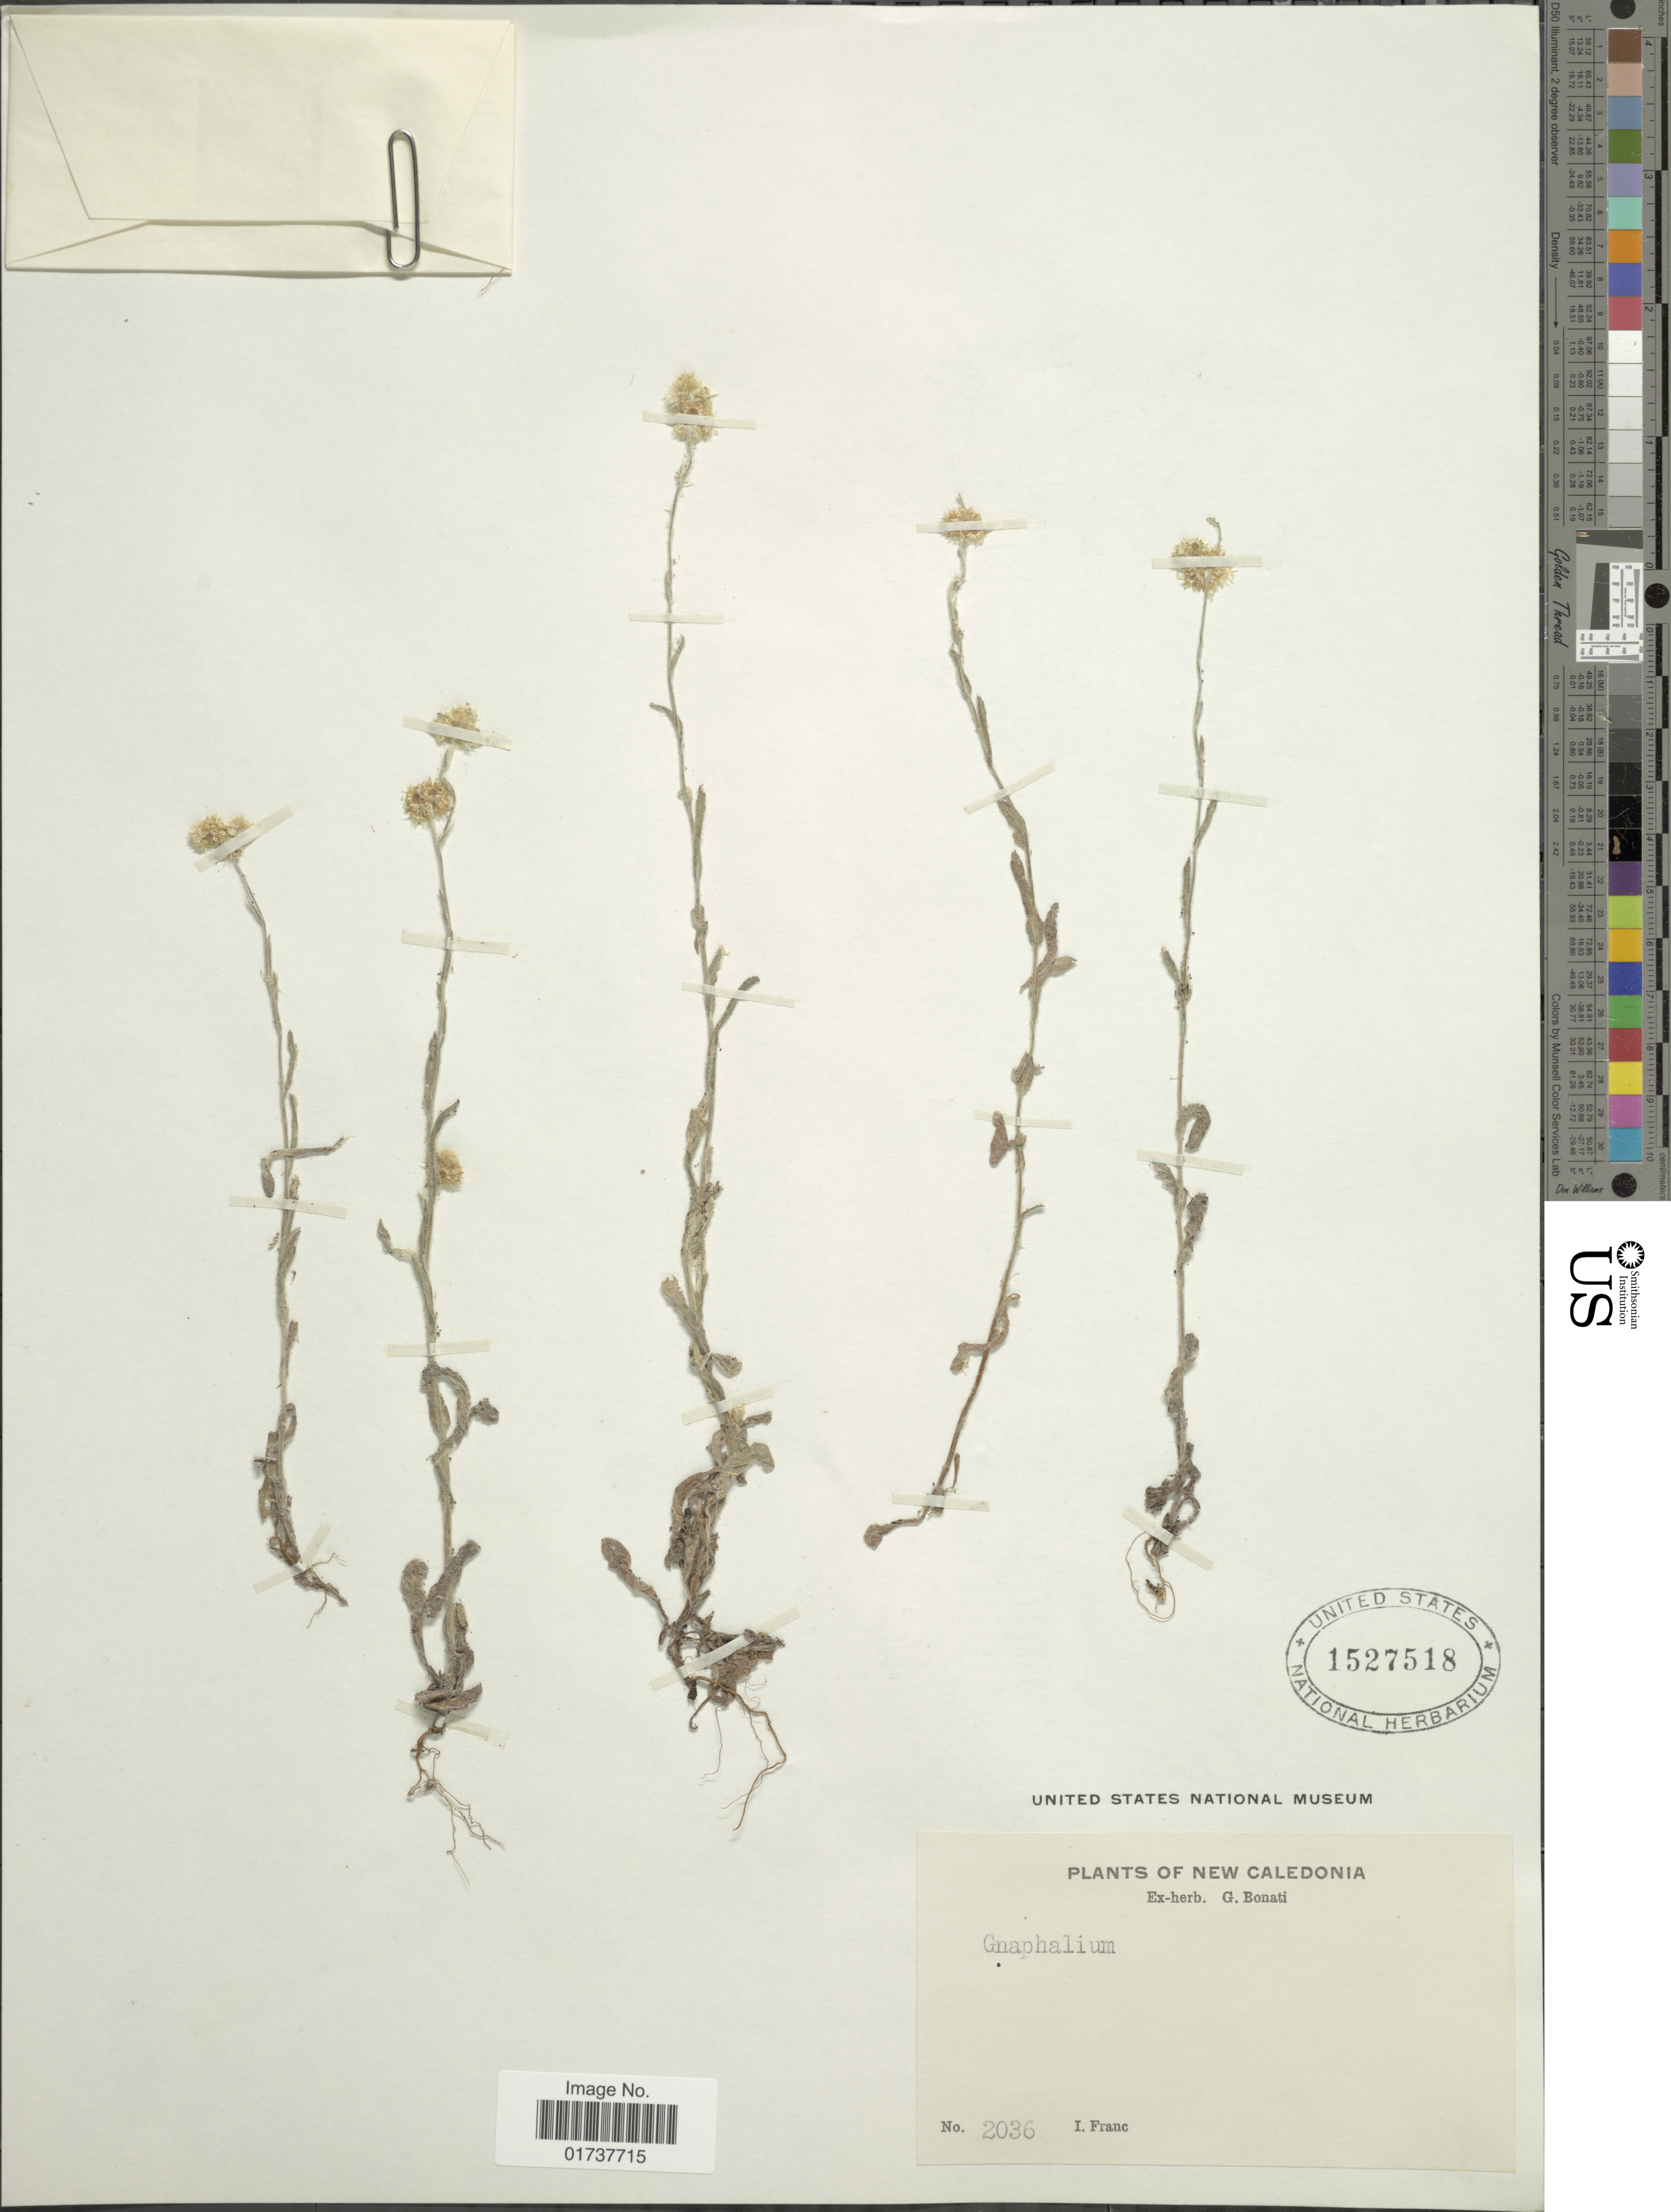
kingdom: Plantae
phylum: Tracheophyta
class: Magnoliopsida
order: Asterales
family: Asteraceae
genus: Gnaphalium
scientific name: Gnaphalium sp.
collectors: I. Franc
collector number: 2036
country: New Caledonia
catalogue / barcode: US 1527518